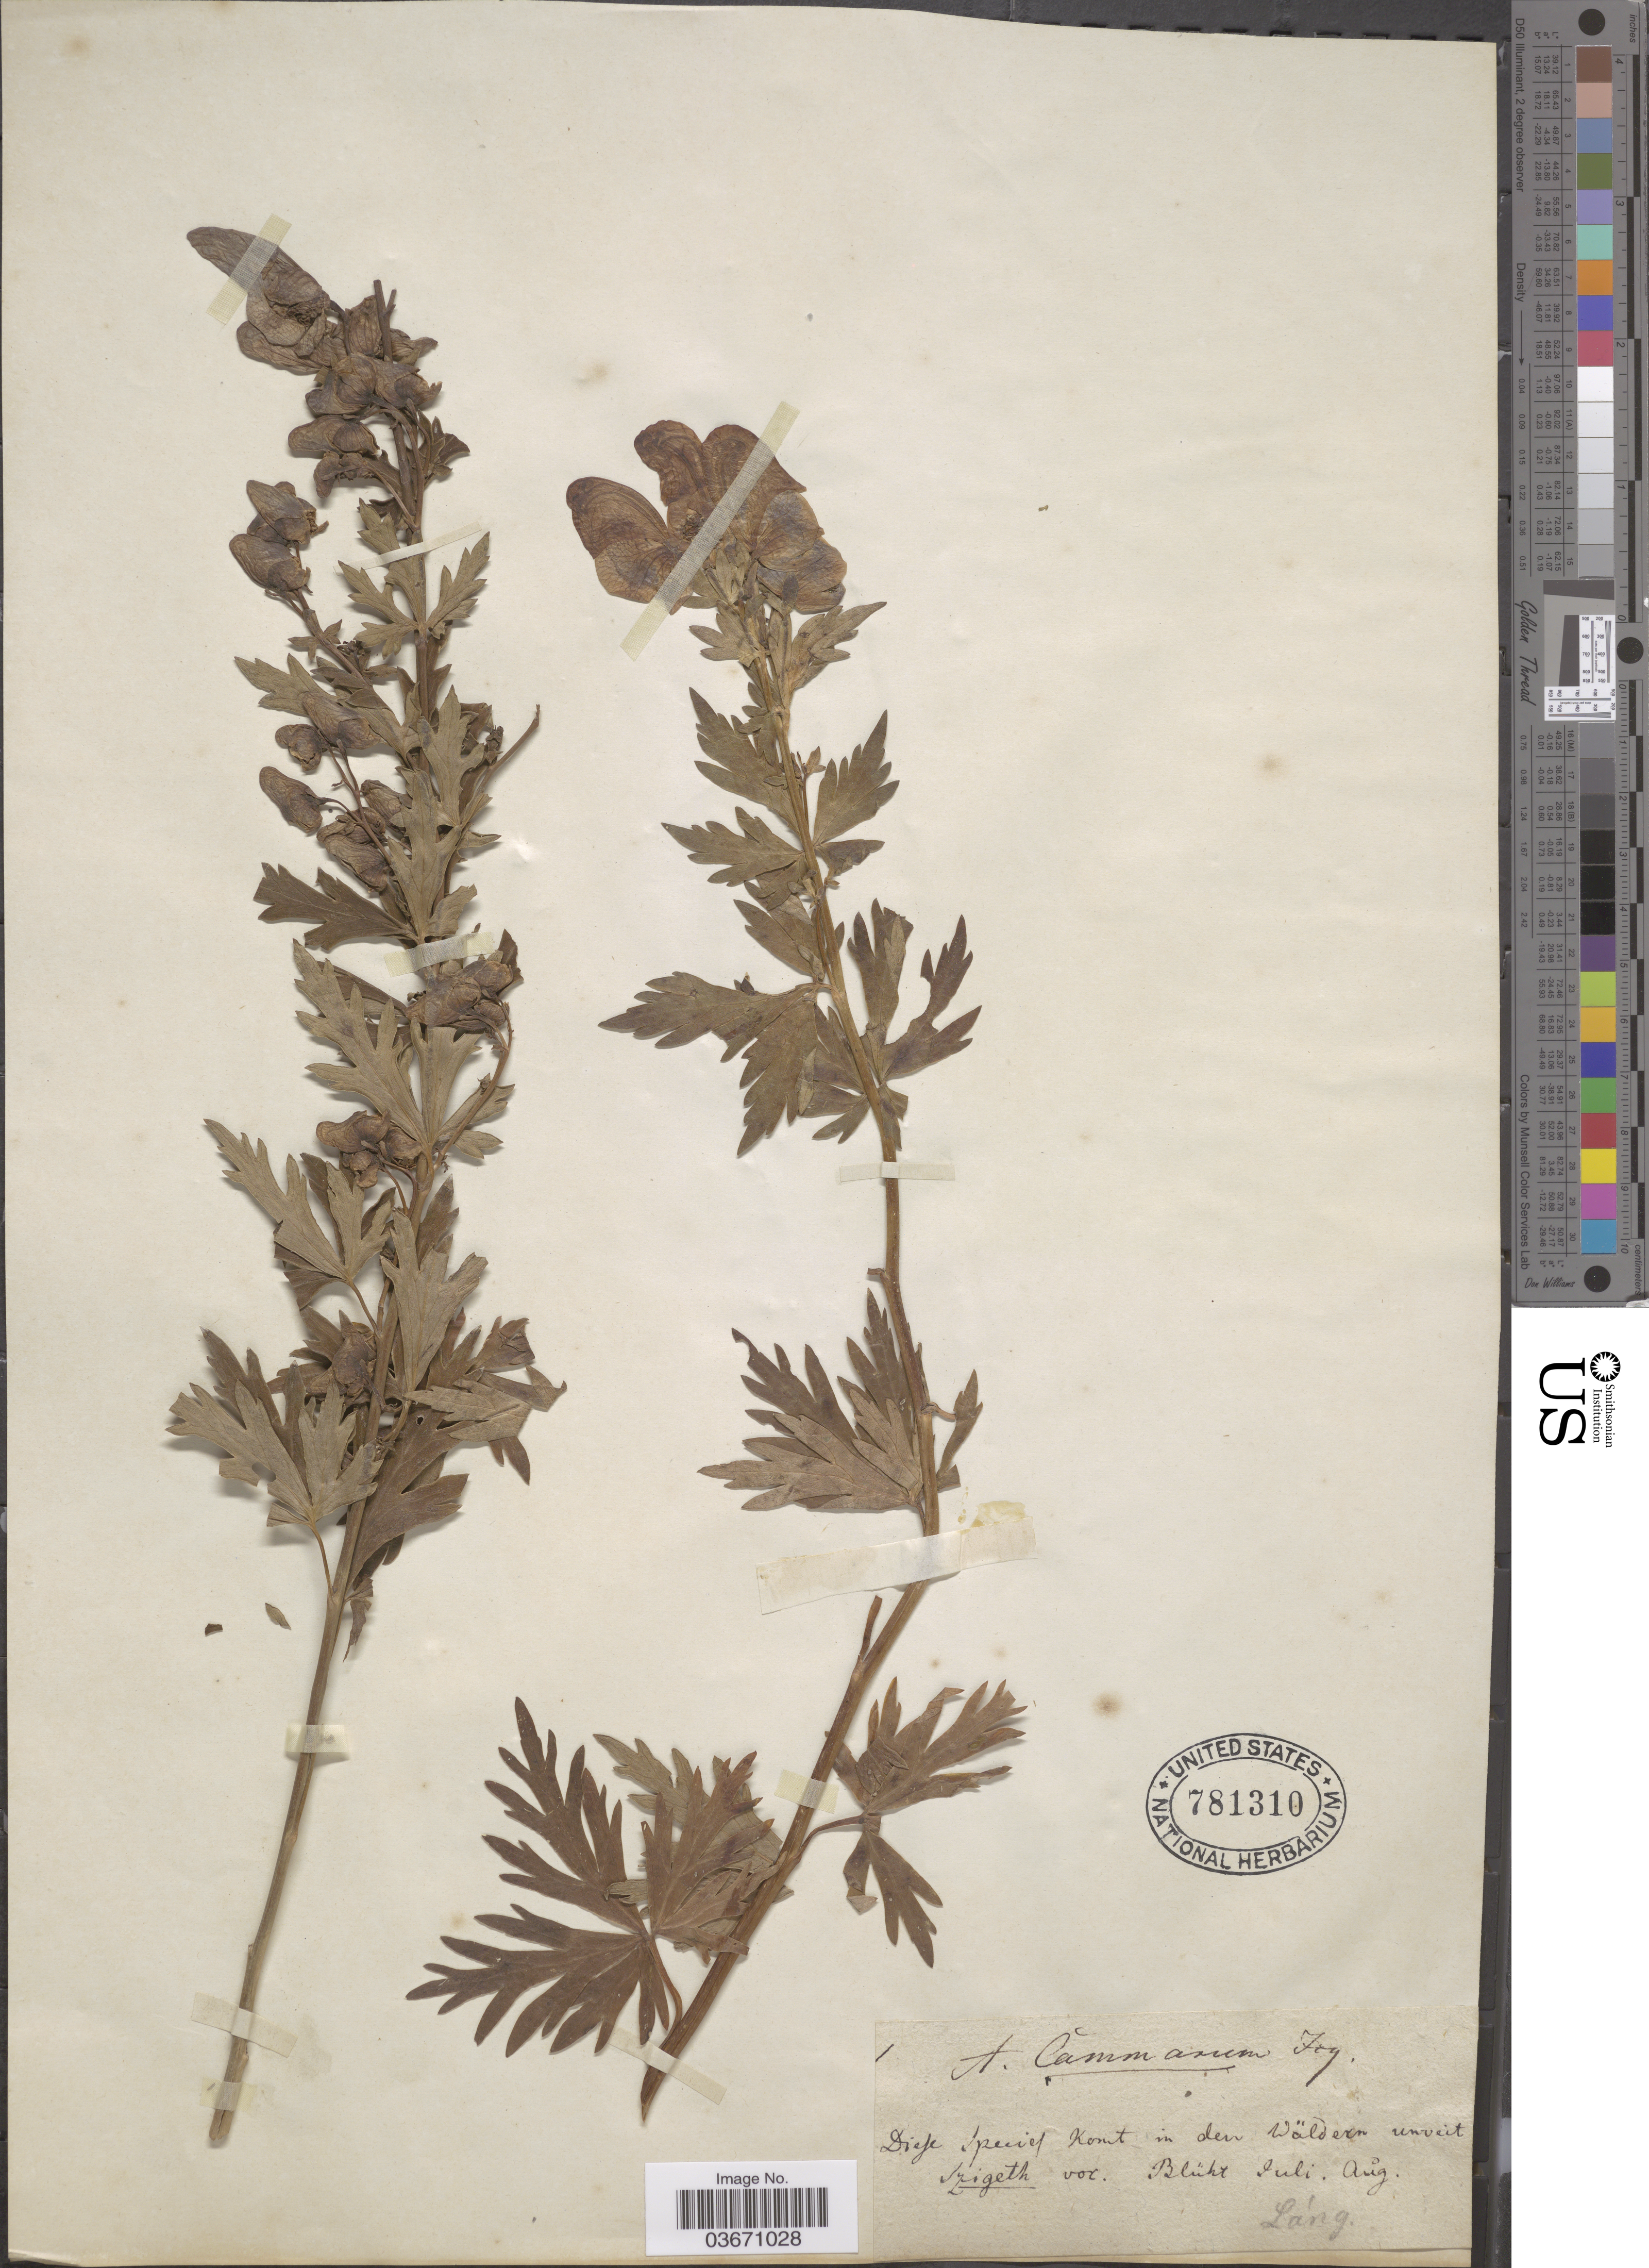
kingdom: Plantae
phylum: Tracheophyta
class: Magnoliopsida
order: Ranunculales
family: Ranunculaceae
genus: Aconitum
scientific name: Aconitum x cammarum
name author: L.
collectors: -- Lang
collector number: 1?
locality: In den Wäldern unveit Szigeth vor. Blüht. [interpreted]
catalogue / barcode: US 781310